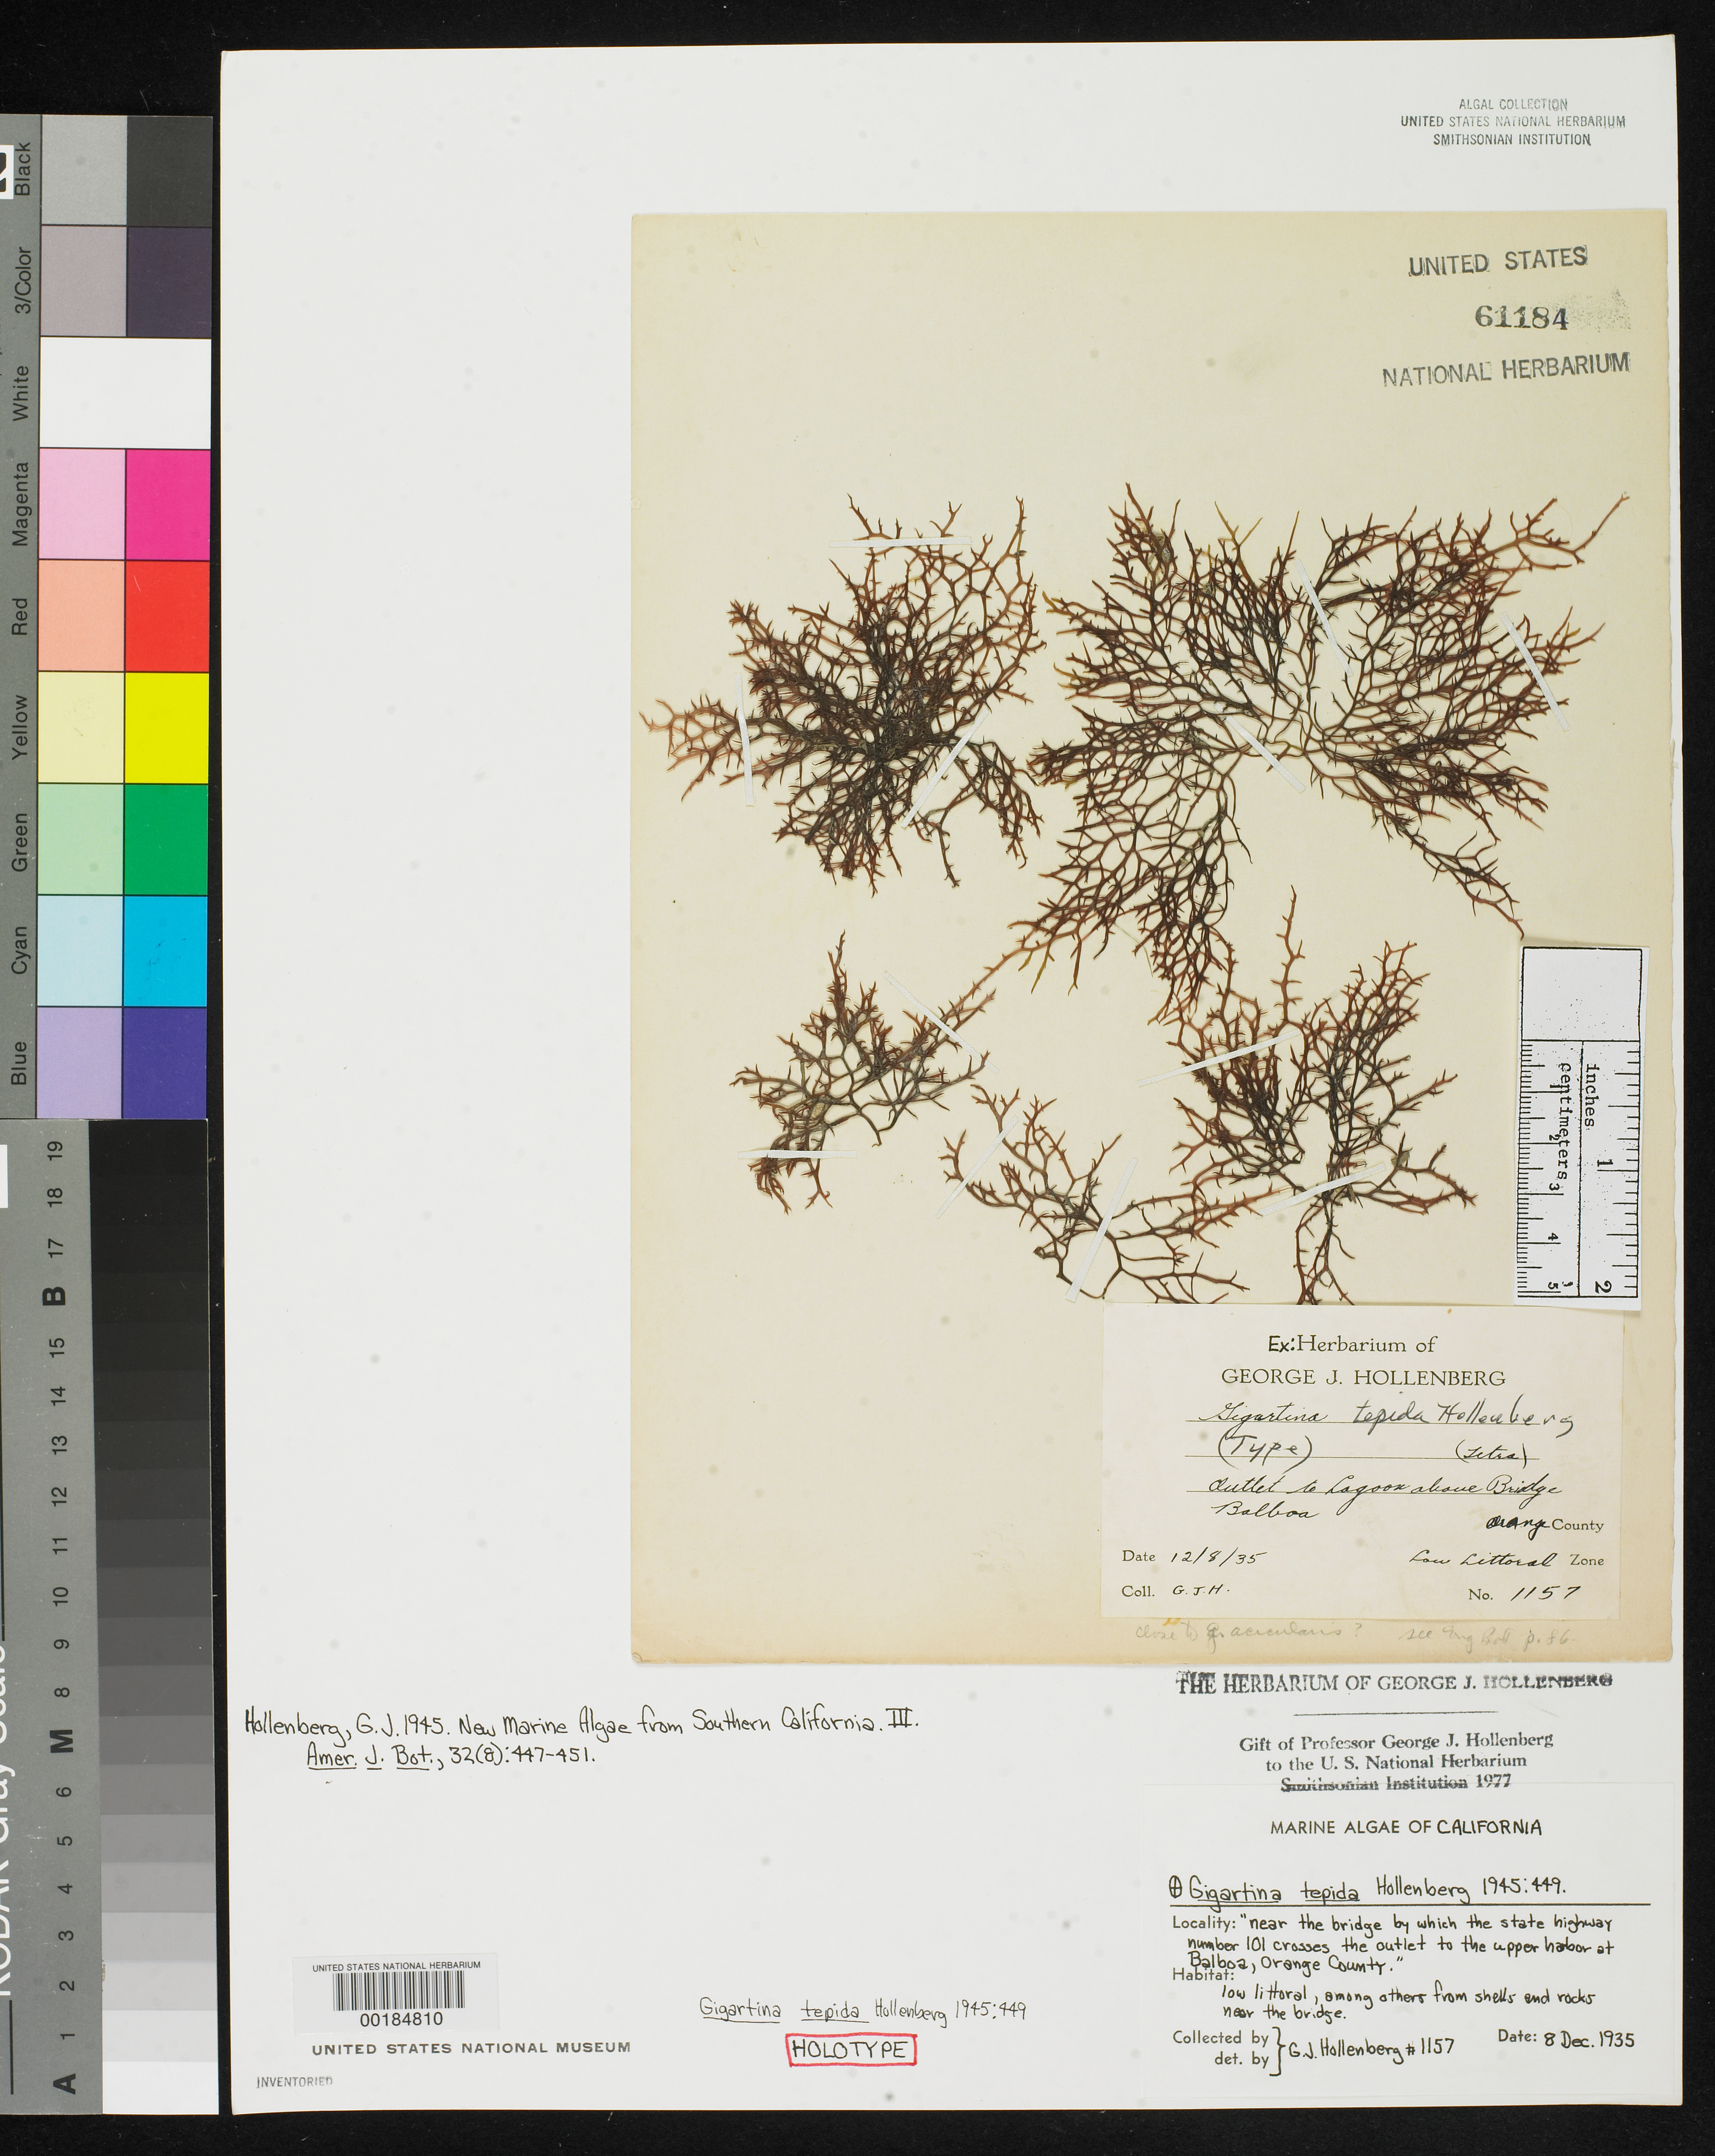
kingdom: Plantae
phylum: Rhodophyta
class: Florideophyceae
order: Gigartinales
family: Gigartinaceae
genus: Gigartina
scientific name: Gigartina tepida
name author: Hollenb.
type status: Holotype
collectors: G. Hollenberg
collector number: GJH 1157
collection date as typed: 08 Dec 1935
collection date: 1935-12-08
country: United States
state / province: California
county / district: Orange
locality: Balboa.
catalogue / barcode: US 61184